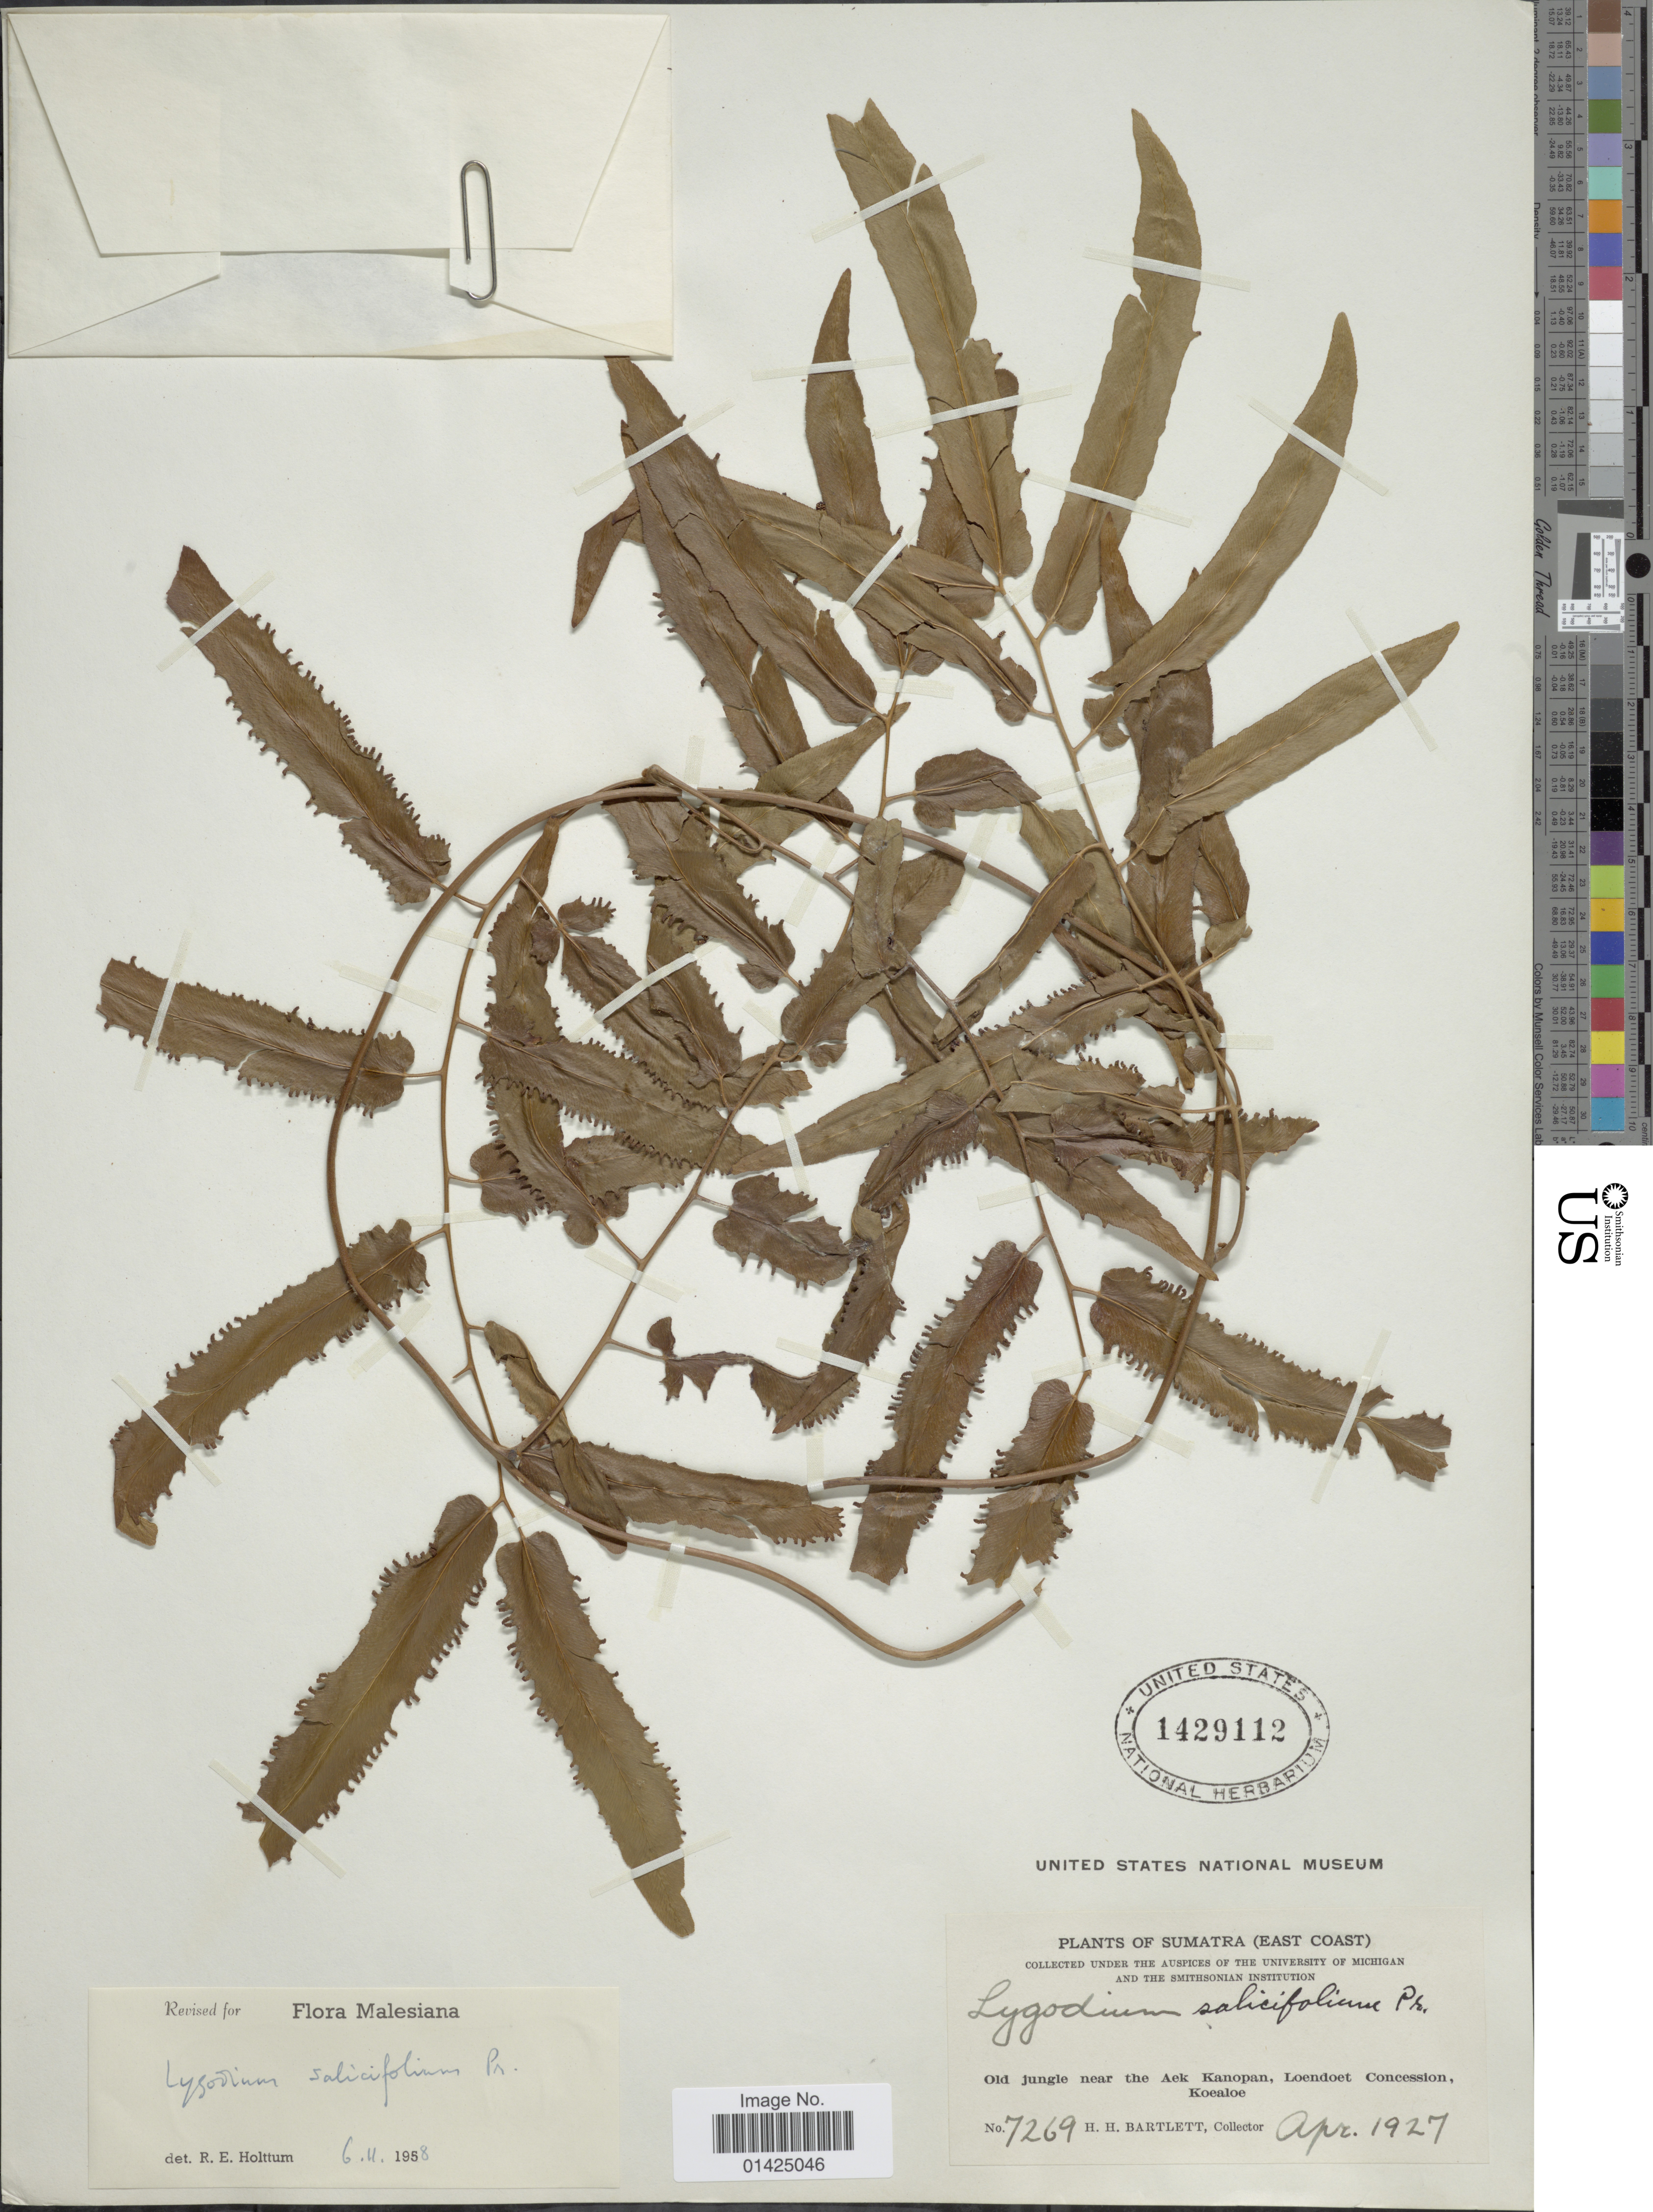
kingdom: Plantae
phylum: Tracheophyta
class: Polypodiopsida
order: Schizaeales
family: Lygodiaceae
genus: Lygodium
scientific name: Lygodium sailcifolium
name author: C. Presl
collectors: H. H. Bartlett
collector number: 7269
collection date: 1927-04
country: Indonesia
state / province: Sumatra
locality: Sumtra (East Coast), Old jungle nerar the Aek Kanopan, Loendoet concession, Koealoe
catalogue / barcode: US 1429112